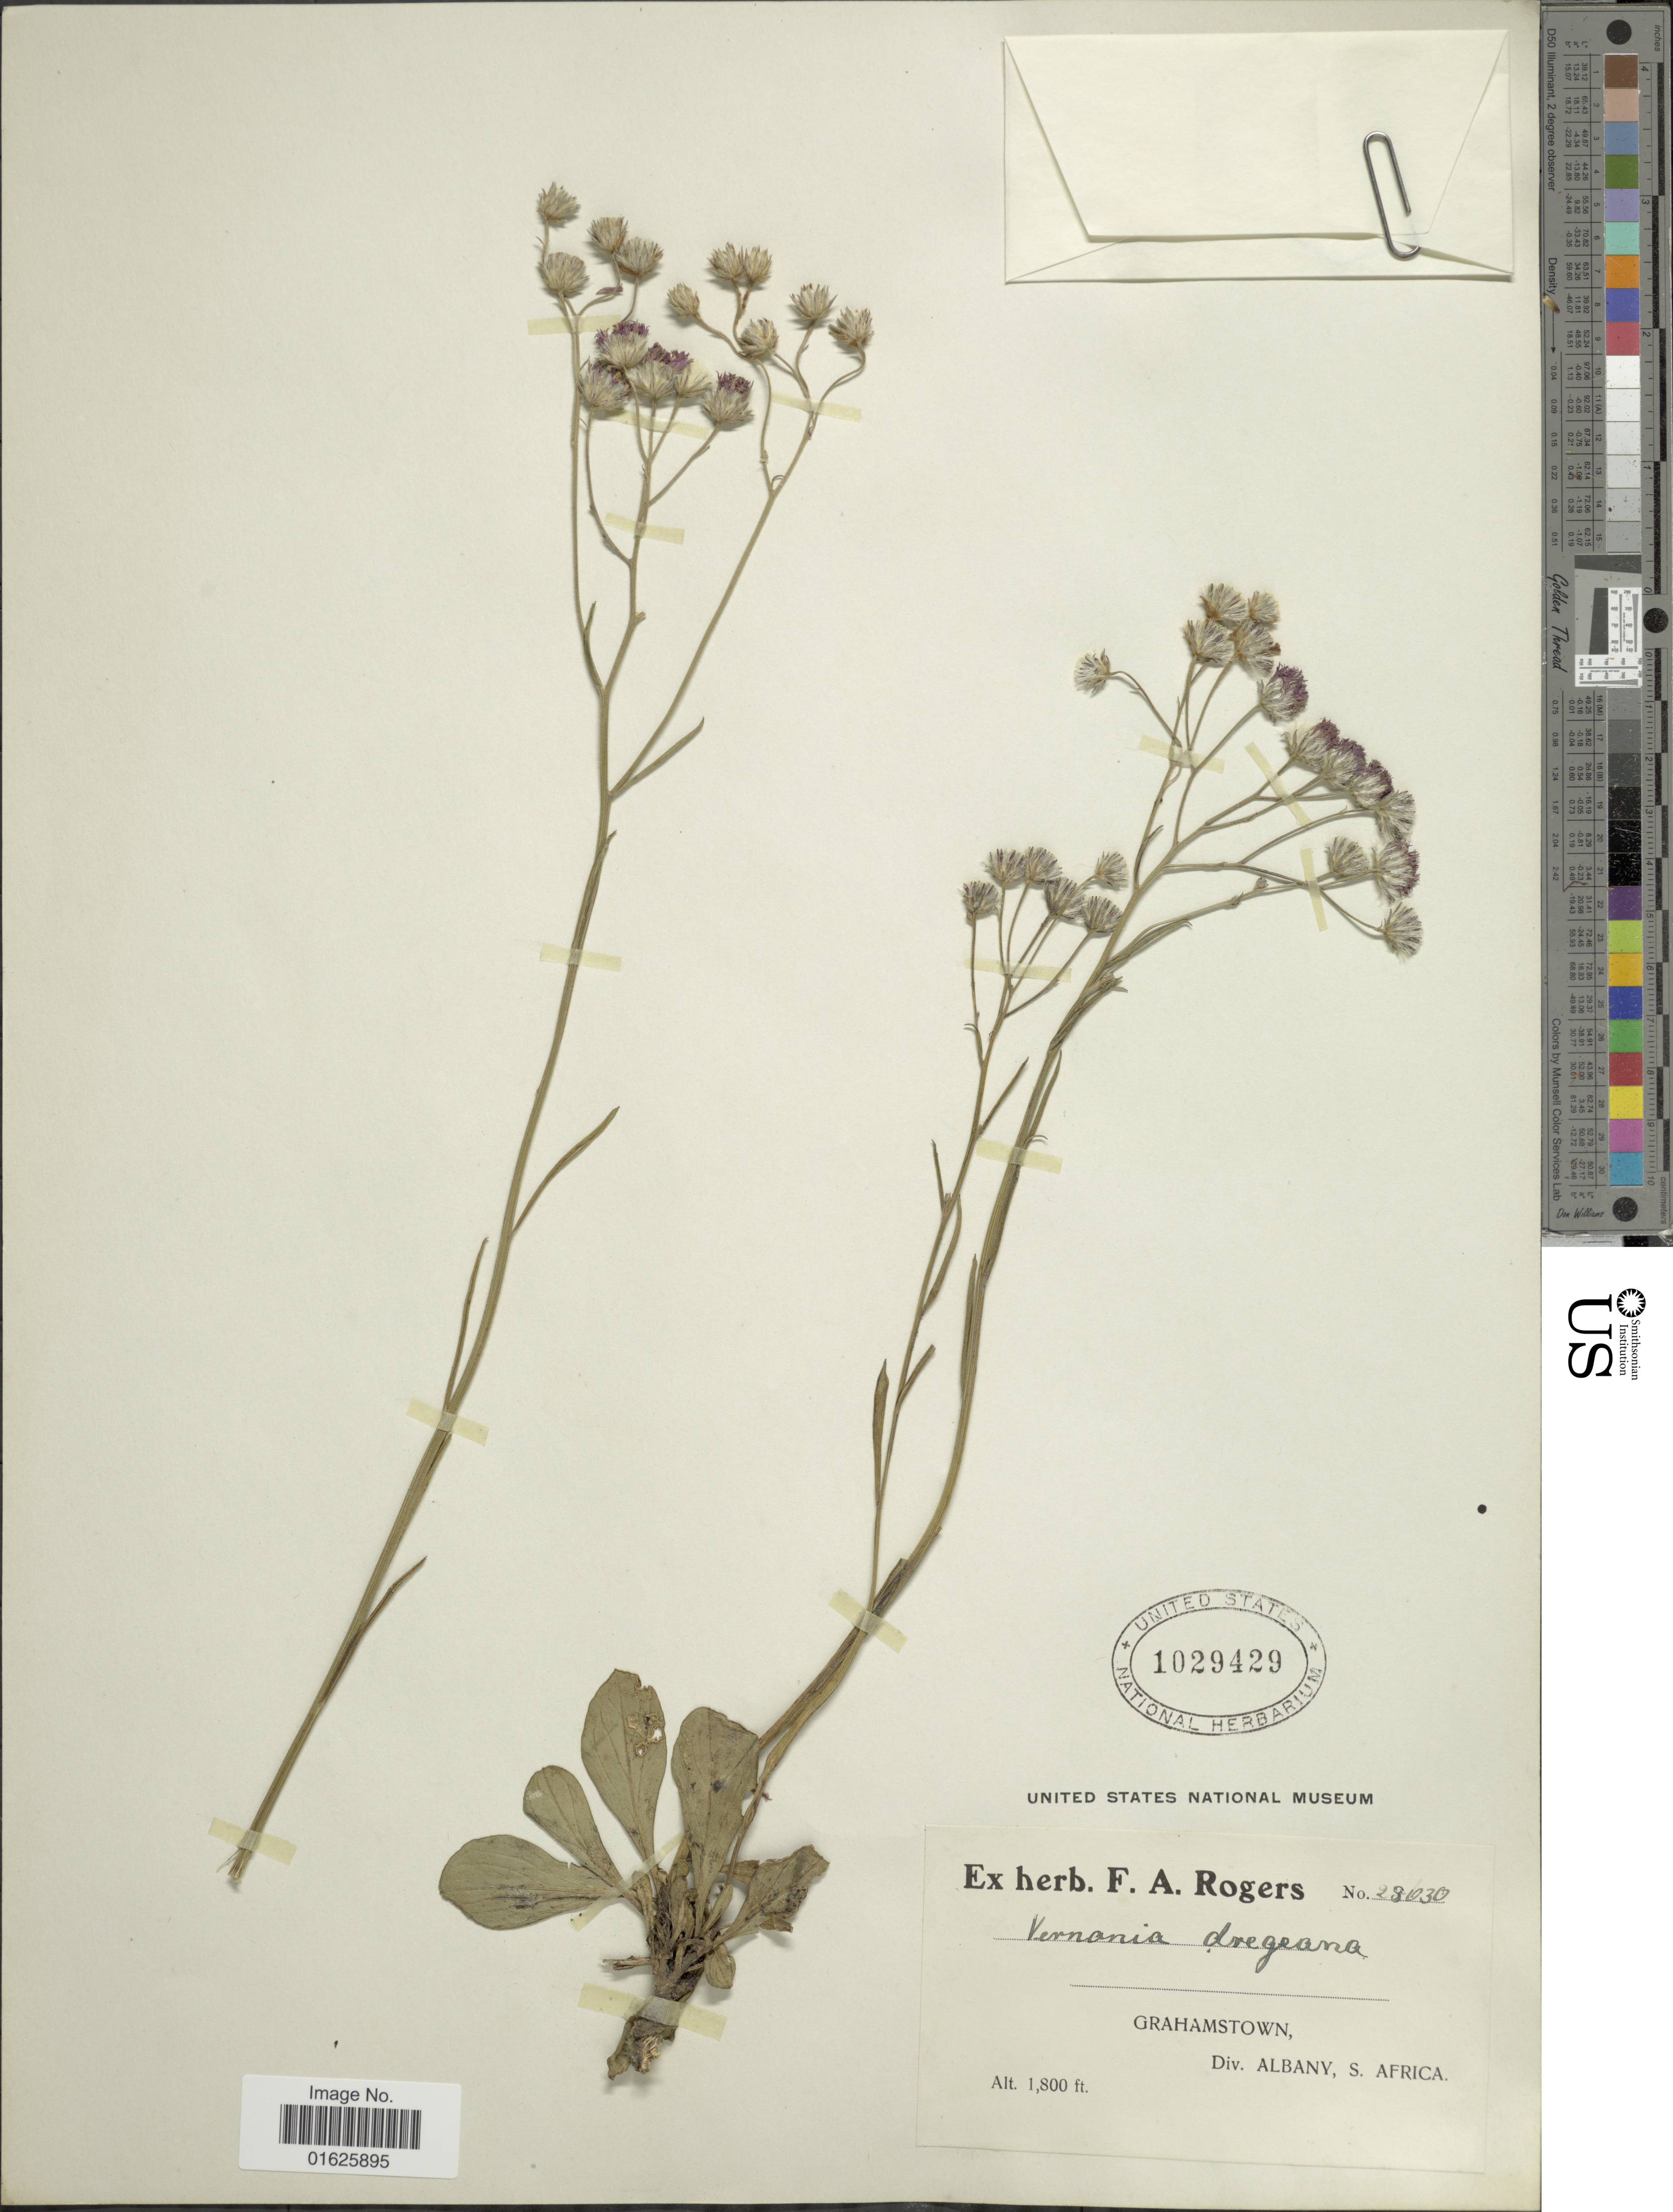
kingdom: Plantae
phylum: Tracheophyta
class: Magnoliopsida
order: Asterales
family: Asteraceae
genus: Hilliardiella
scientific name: Hilliardiella nudicaulis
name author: (DC.) H. Rob.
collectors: ex herb. F. A. Rogers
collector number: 23630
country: South Africa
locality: Grahamstwon, Div. Albany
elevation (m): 549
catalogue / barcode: US 1029429